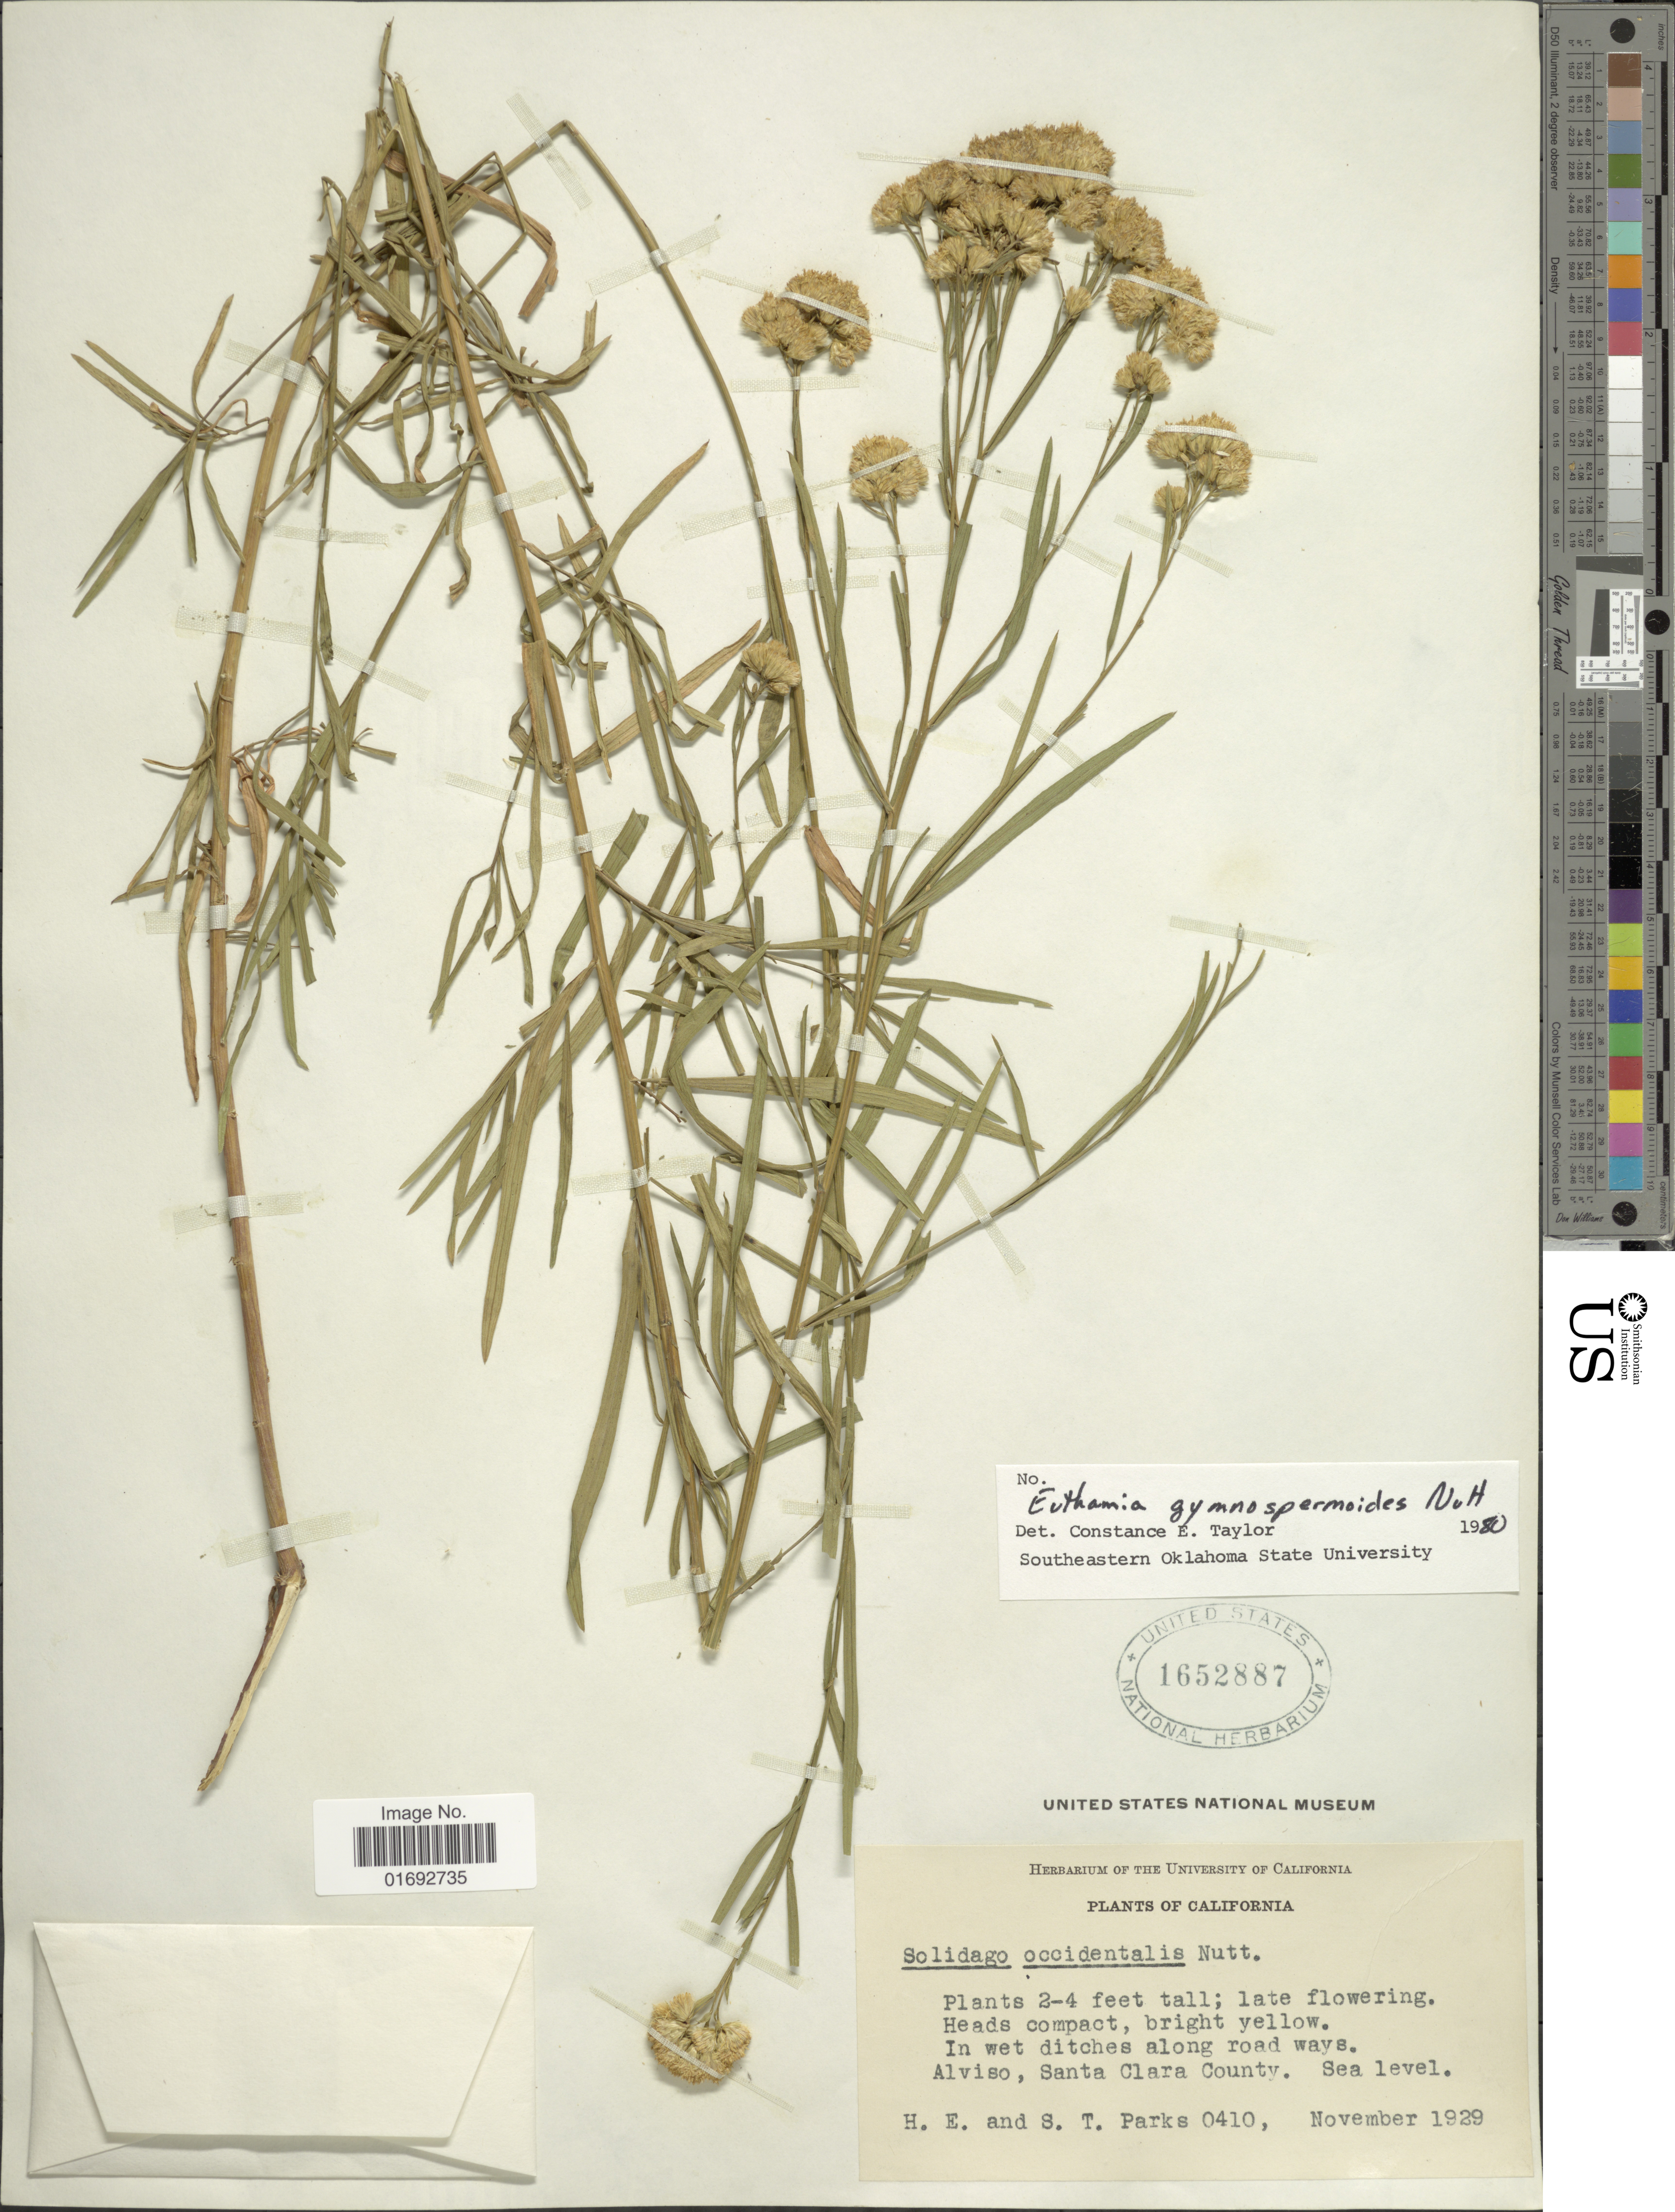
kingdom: Plantae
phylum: Tracheophyta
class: Magnoliopsida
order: Asterales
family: Asteraceae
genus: Euthamia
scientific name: Euthamia occidentalis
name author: Nutt.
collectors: H. E. Parks & S. Parks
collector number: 0410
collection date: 1929-11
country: United States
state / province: California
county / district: Santa Clara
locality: Alviso, Santa Clara County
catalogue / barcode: US 1652887